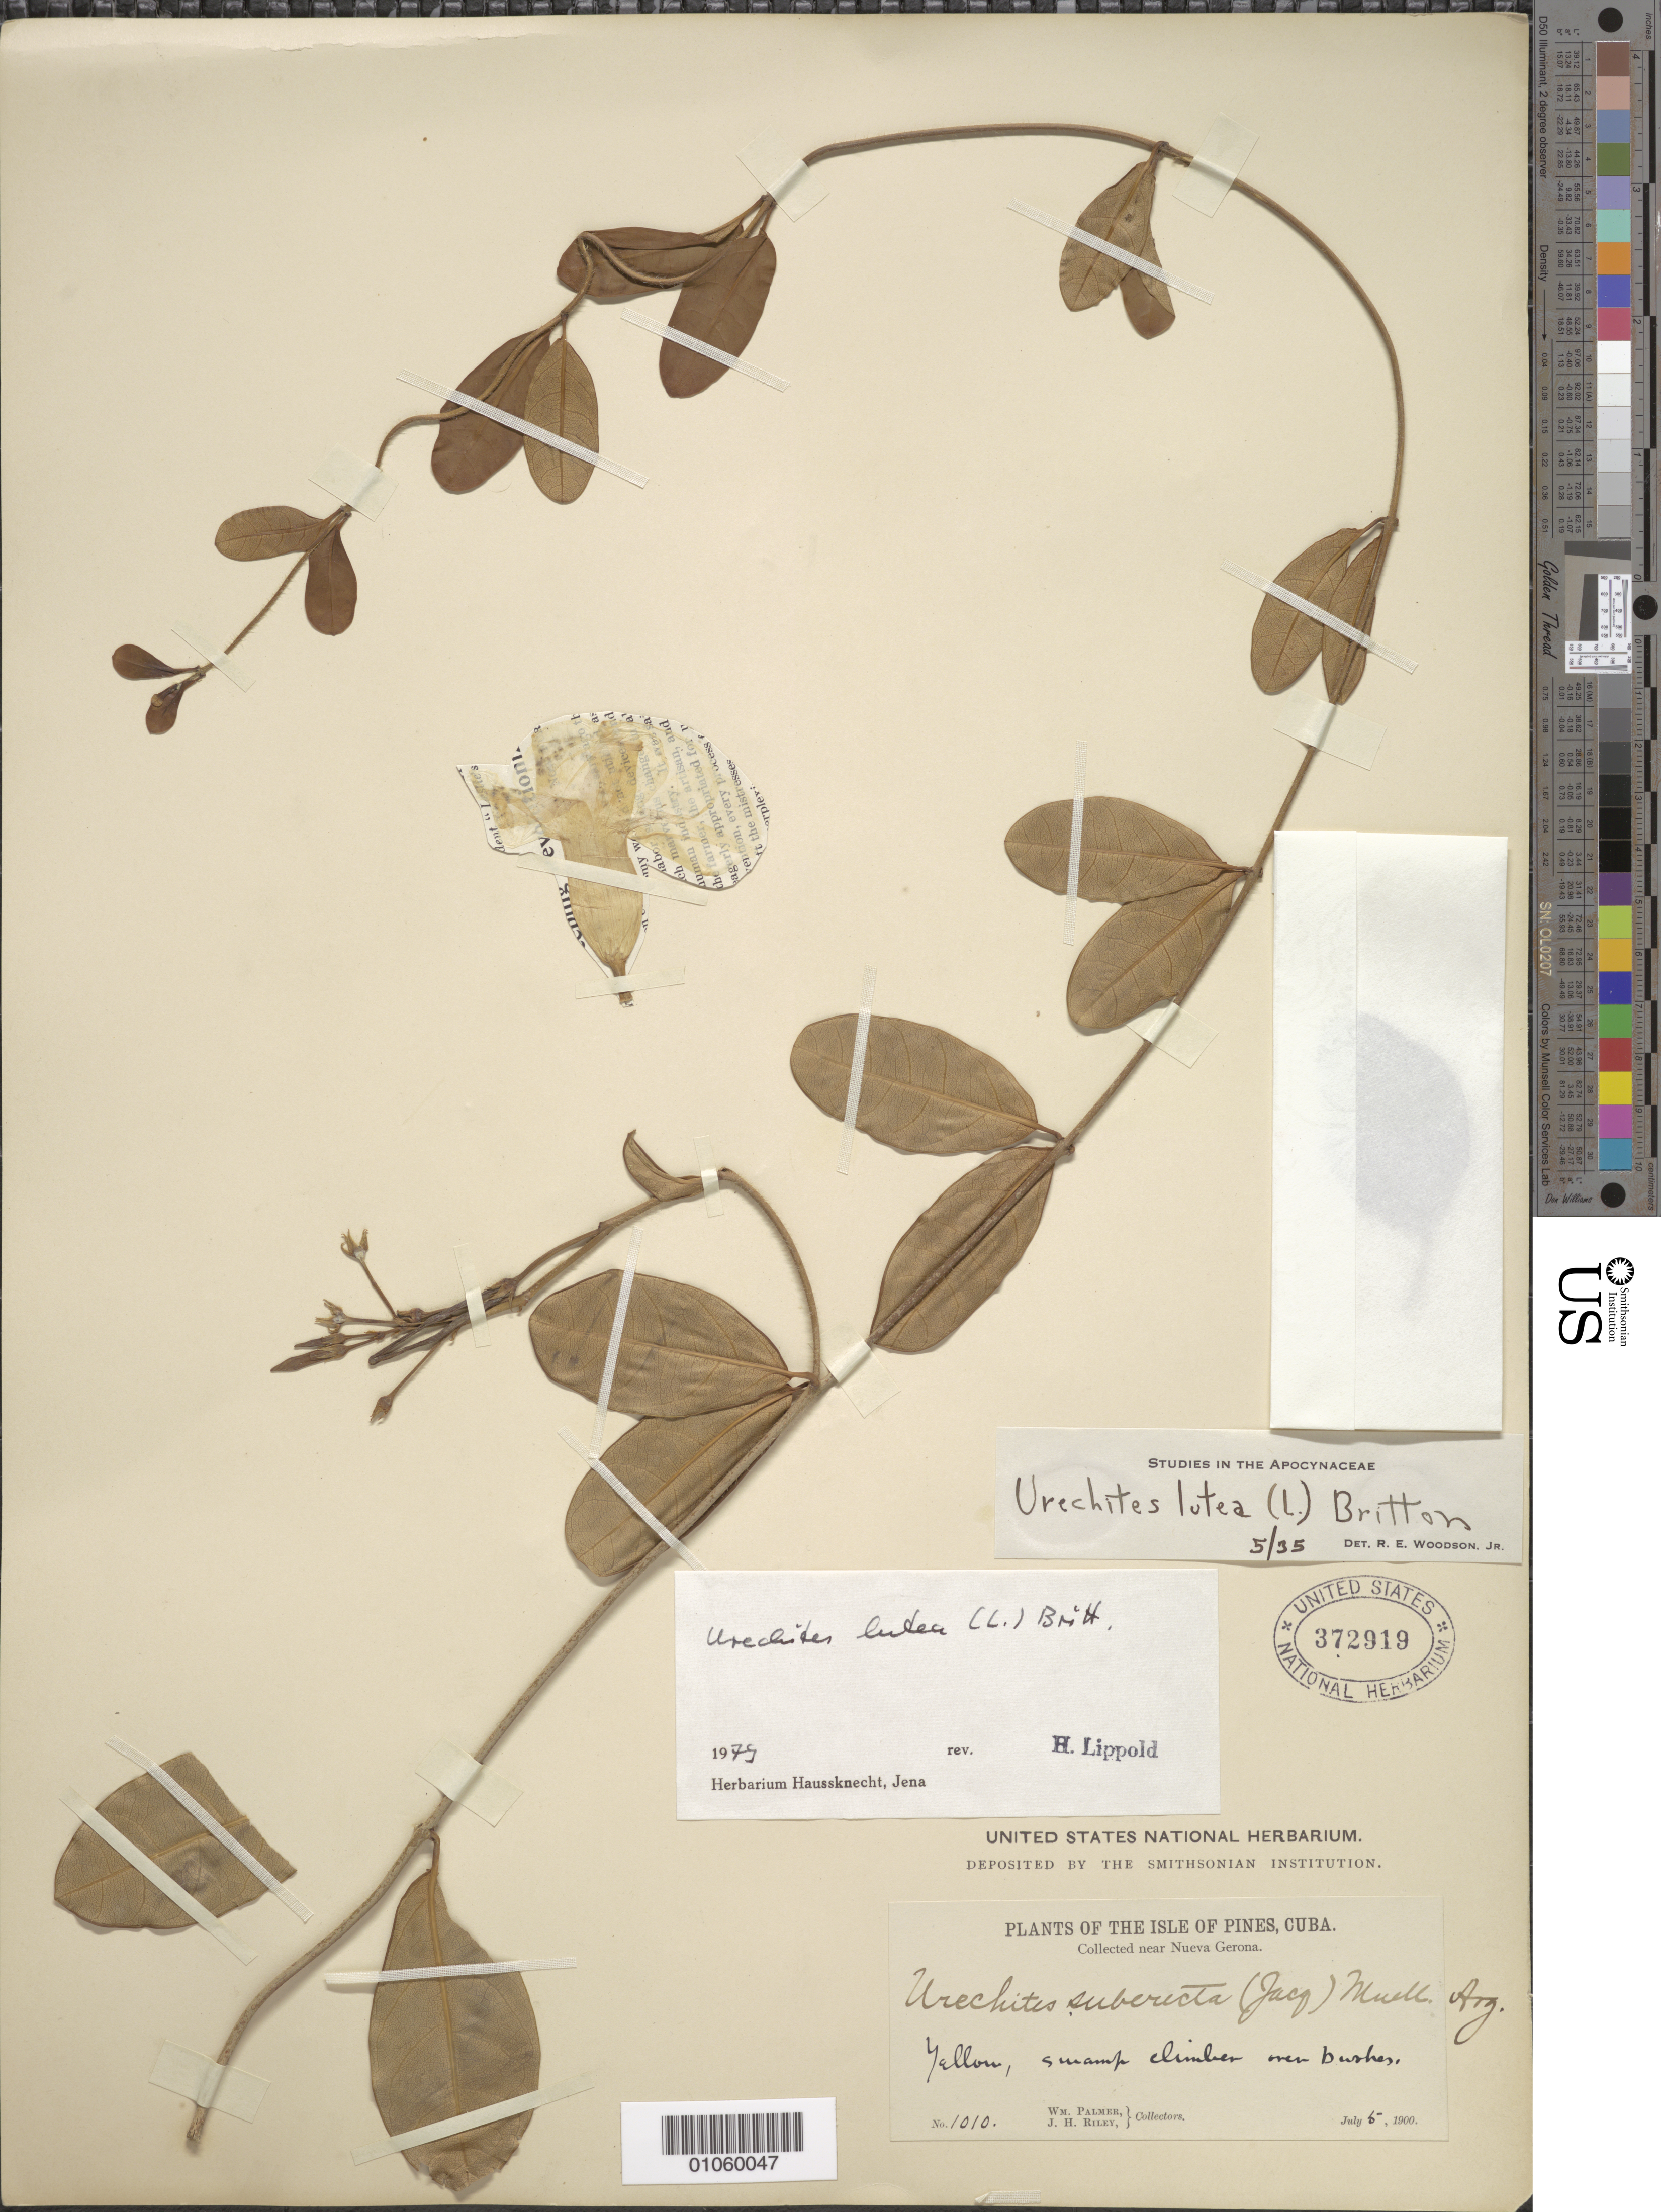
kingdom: Plantae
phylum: Tracheophyta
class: Magnoliopsida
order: Gentianales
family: Apocynaceae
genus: Urechites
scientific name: Urechites lutea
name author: (L.) Britton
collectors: W. Palmer & J. H. Riley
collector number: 1010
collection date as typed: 05 Jul 1900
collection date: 1900-07-05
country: Cuba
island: Isla de la Juventud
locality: Isle of Pines,, near Nueva Gerona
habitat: swamp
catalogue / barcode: US 372919